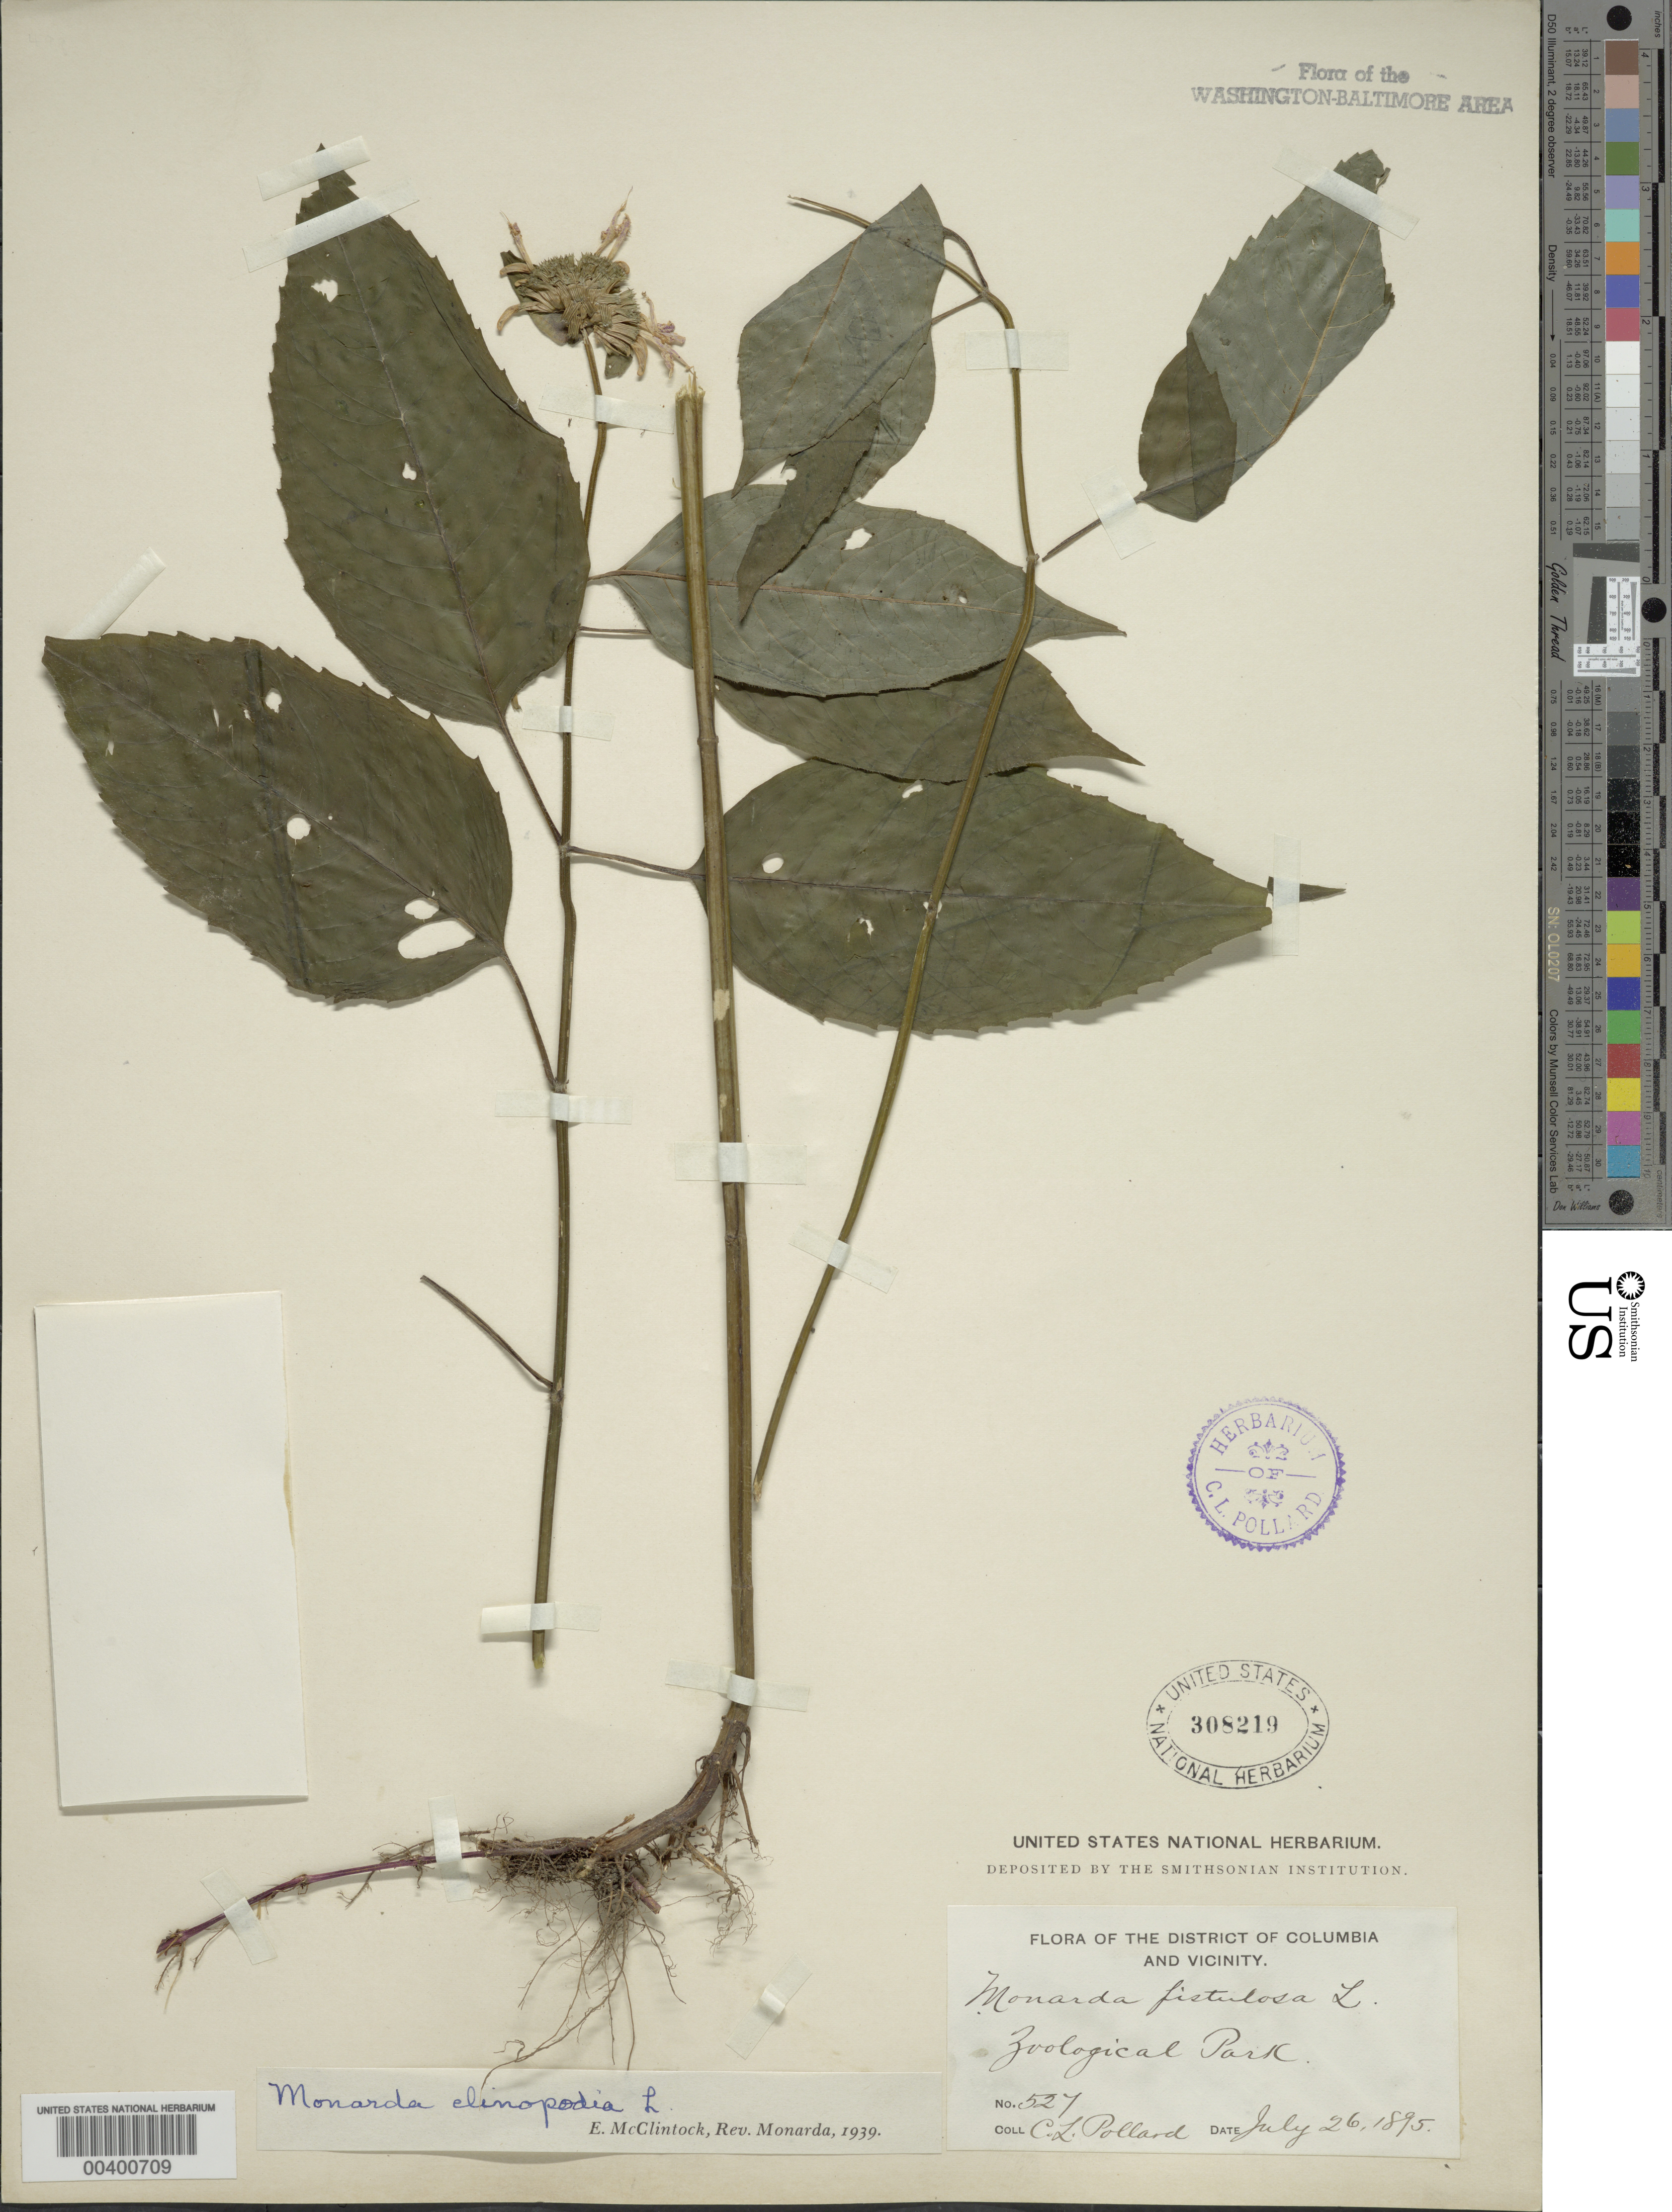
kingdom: Plantae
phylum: Tracheophyta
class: Magnoliopsida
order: Lamiales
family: Lamiaceae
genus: Monarda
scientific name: Monarda clinopodia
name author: L.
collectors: C. L. Pollard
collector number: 527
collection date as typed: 26 Jul 1895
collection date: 1895-07-26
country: United States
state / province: District of Columbia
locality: Zoological Park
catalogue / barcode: US 308219